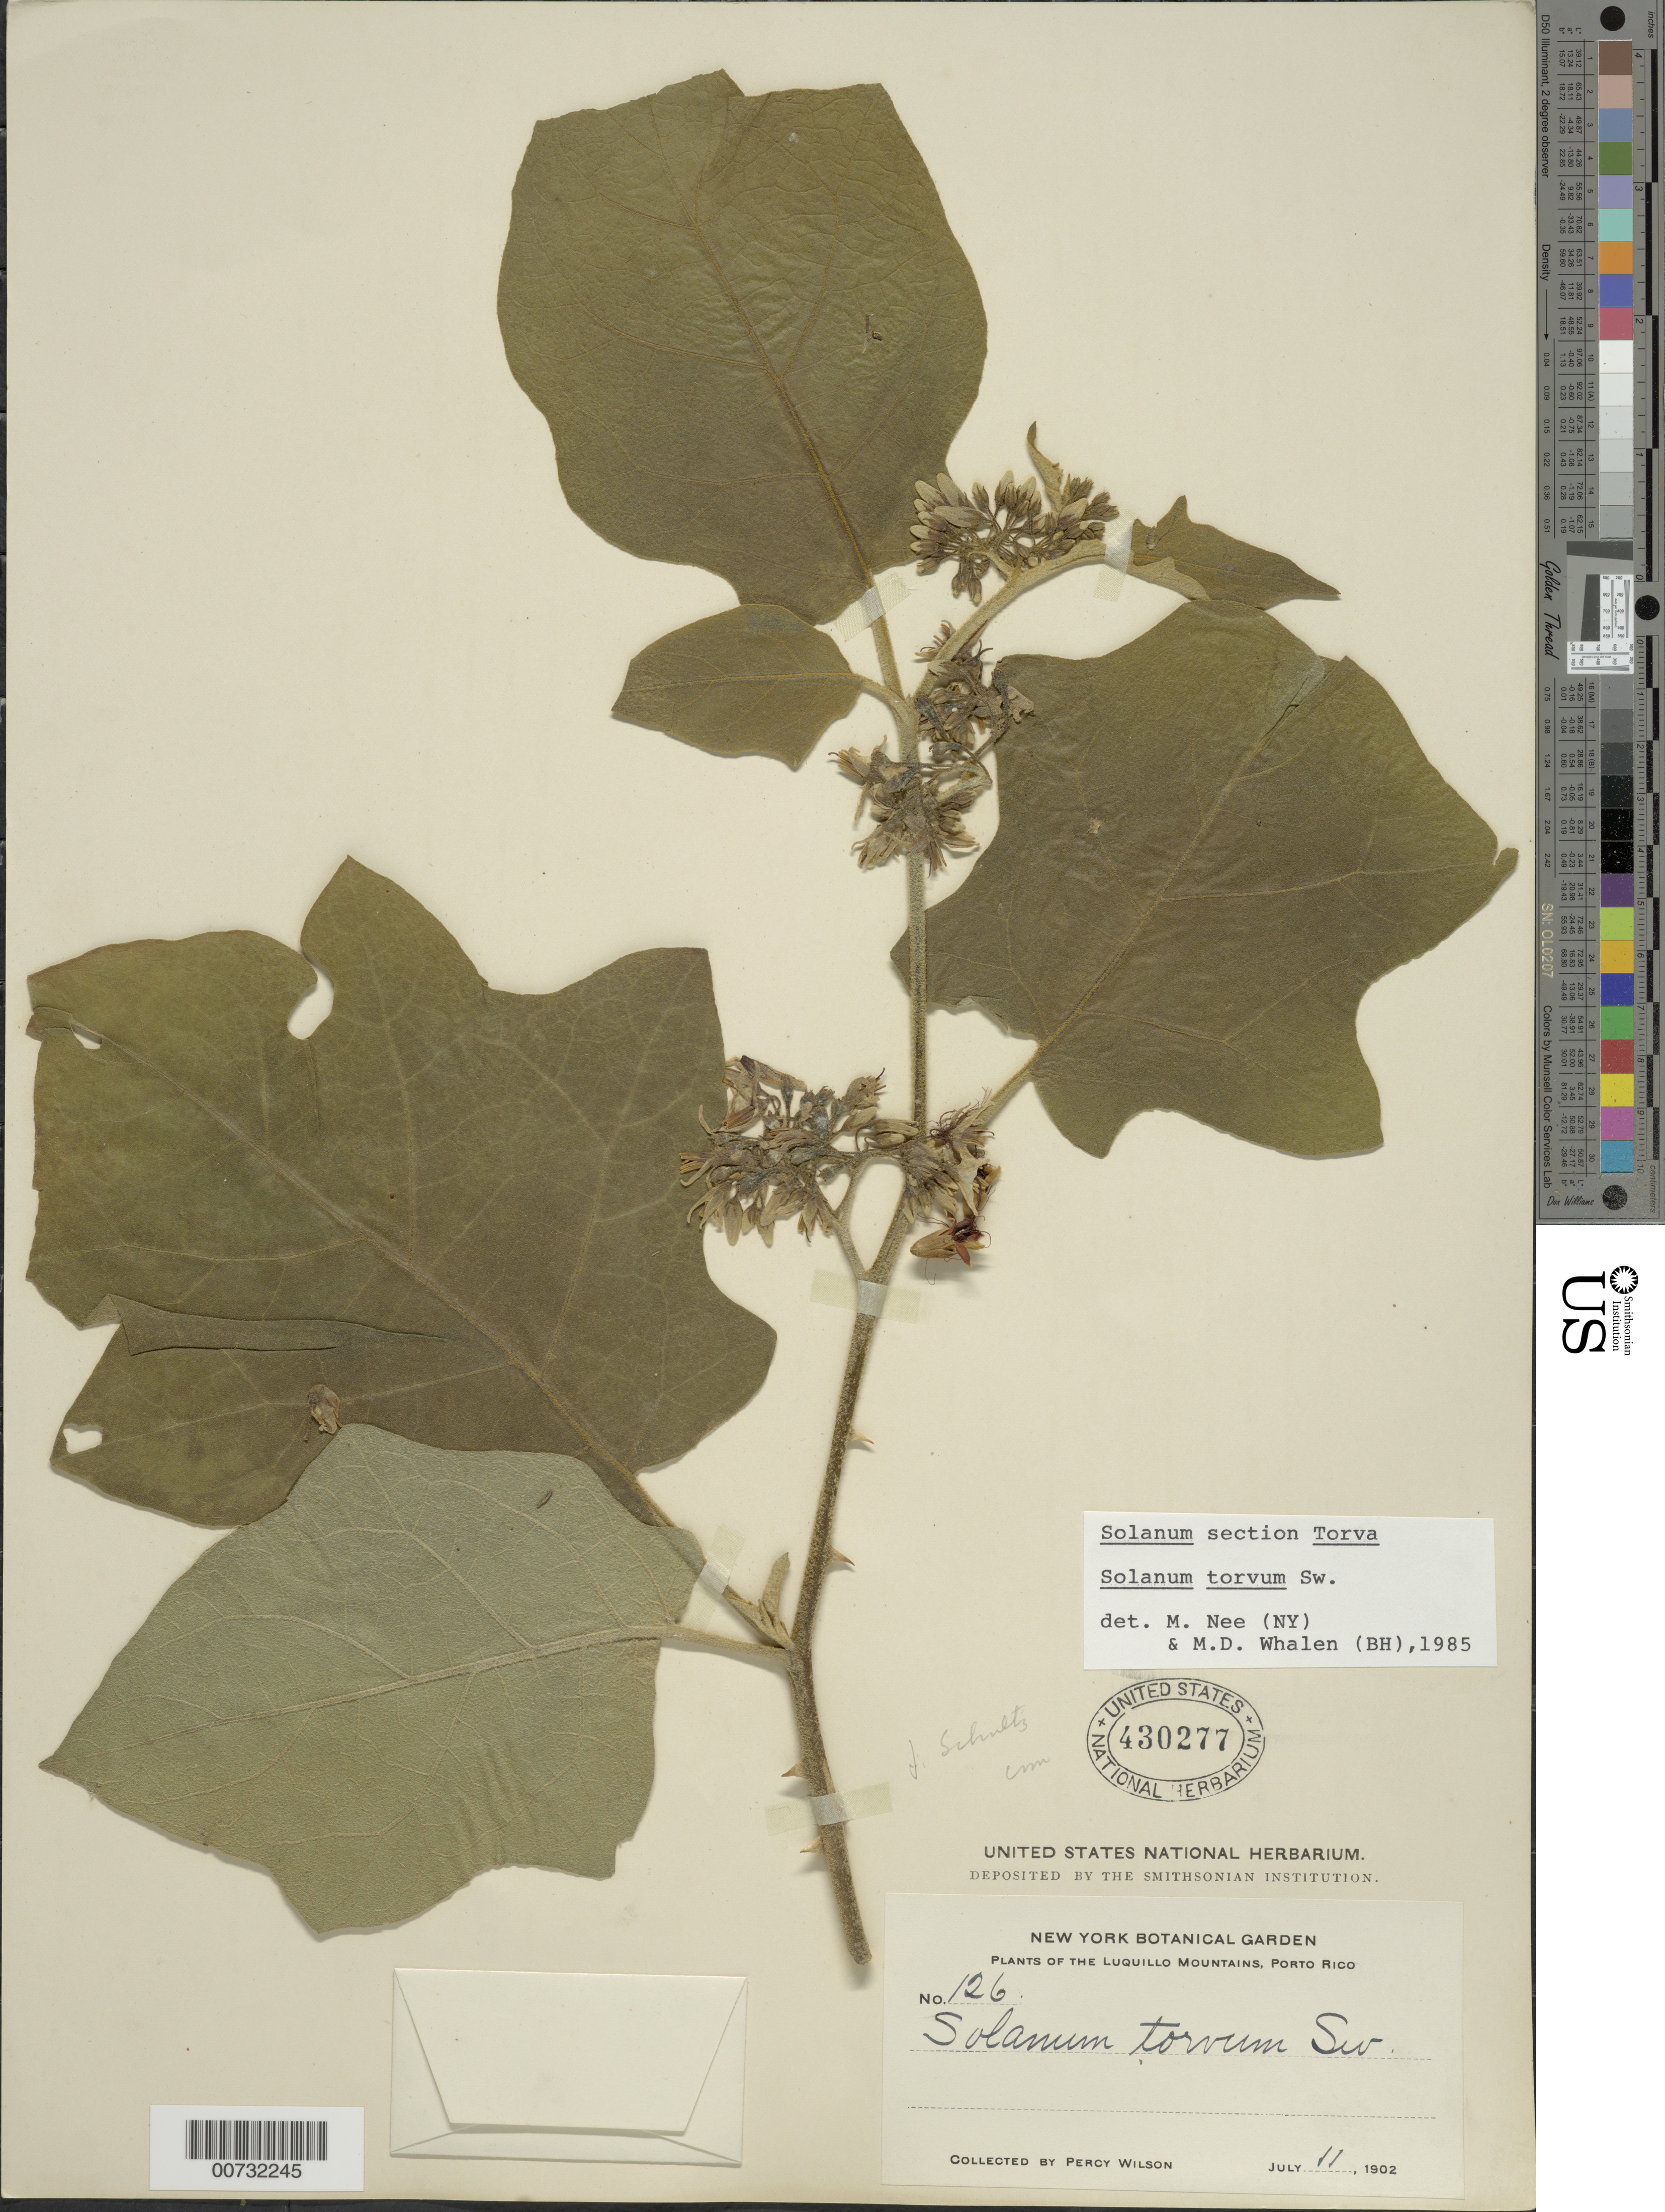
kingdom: Plantae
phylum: Tracheophyta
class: Magnoliopsida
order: Solanales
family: Solanaceae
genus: Solanum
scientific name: Solanum torvum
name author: Sw.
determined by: Nee, Michael H.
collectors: P. Wilson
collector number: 126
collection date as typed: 11 Jul 1902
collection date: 1902-07-11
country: Puerto Rico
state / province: Luquillo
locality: Luquillo Mts.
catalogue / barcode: US 430277